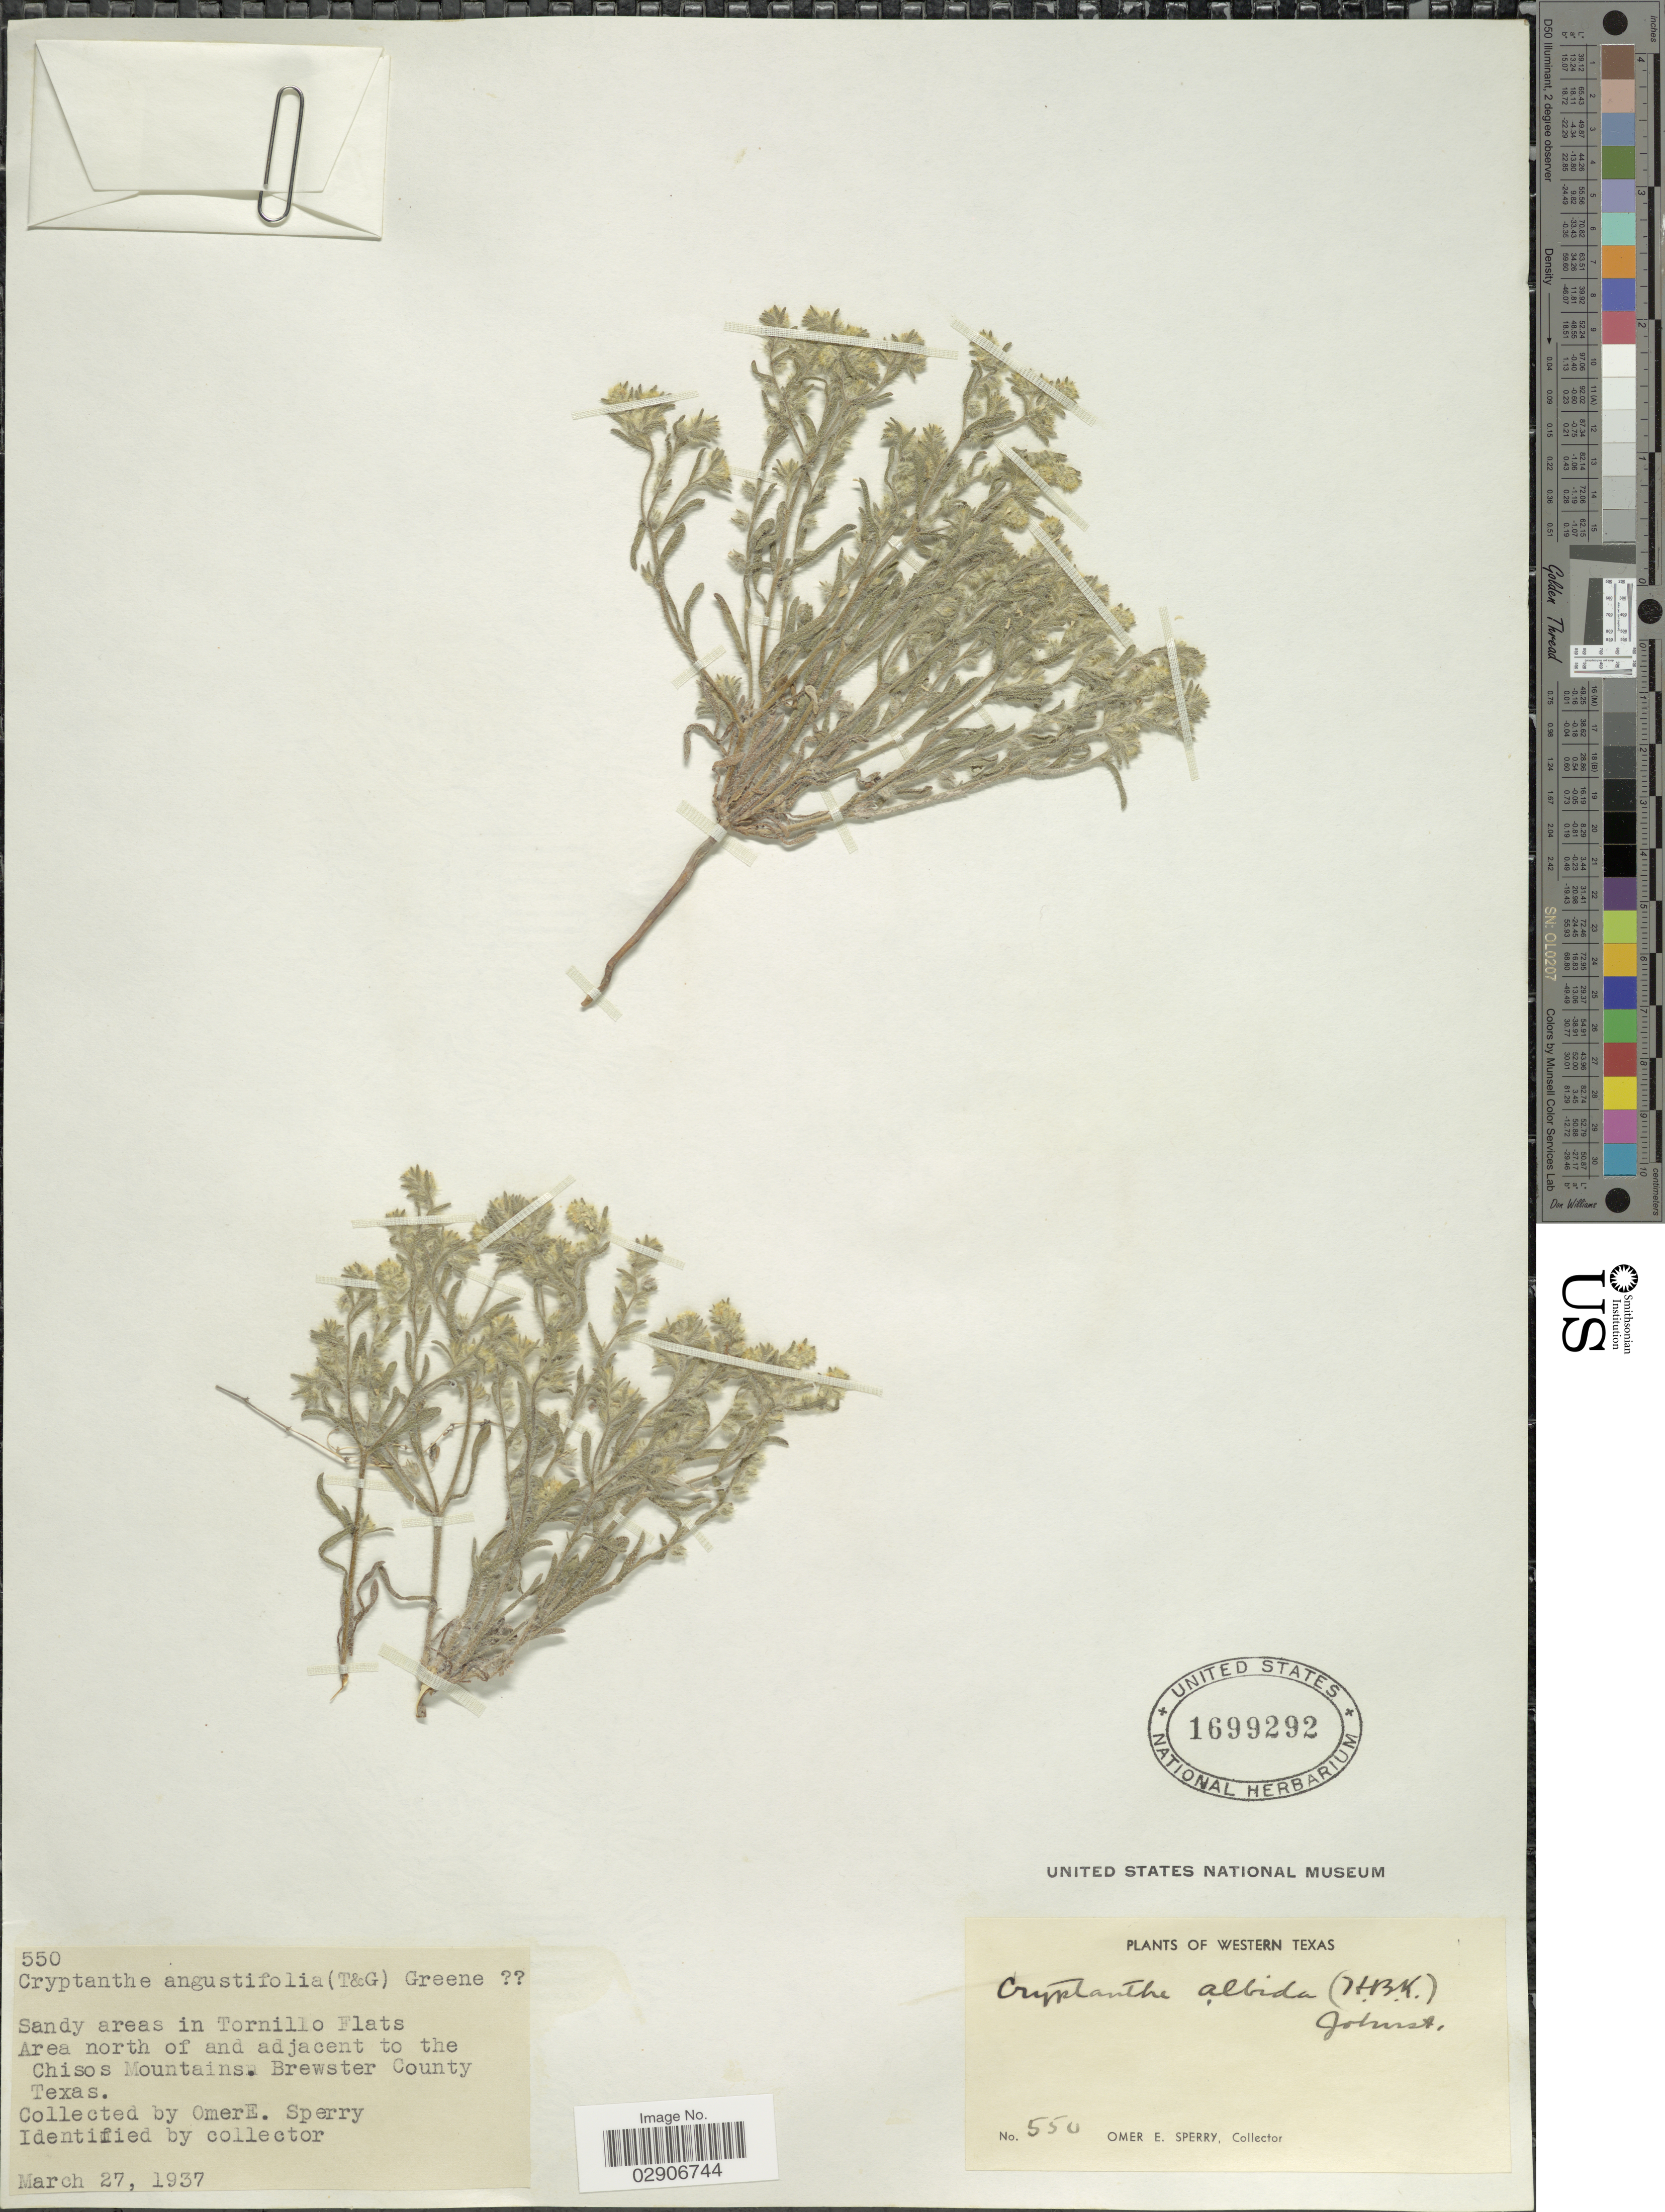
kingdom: Plantae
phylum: Tracheophyta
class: Magnoliopsida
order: Boraginales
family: Boraginaceae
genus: Cryptantha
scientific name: Cryptantha albida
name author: (Kunth) I.M. Johnst.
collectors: O. E. Sperry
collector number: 550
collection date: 1937-03-27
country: United States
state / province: Texas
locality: Sandy areas in Tornillo Flats Area north of and adjacent to the Chisos Mountains. Brewster County, Texas.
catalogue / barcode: US 1699292